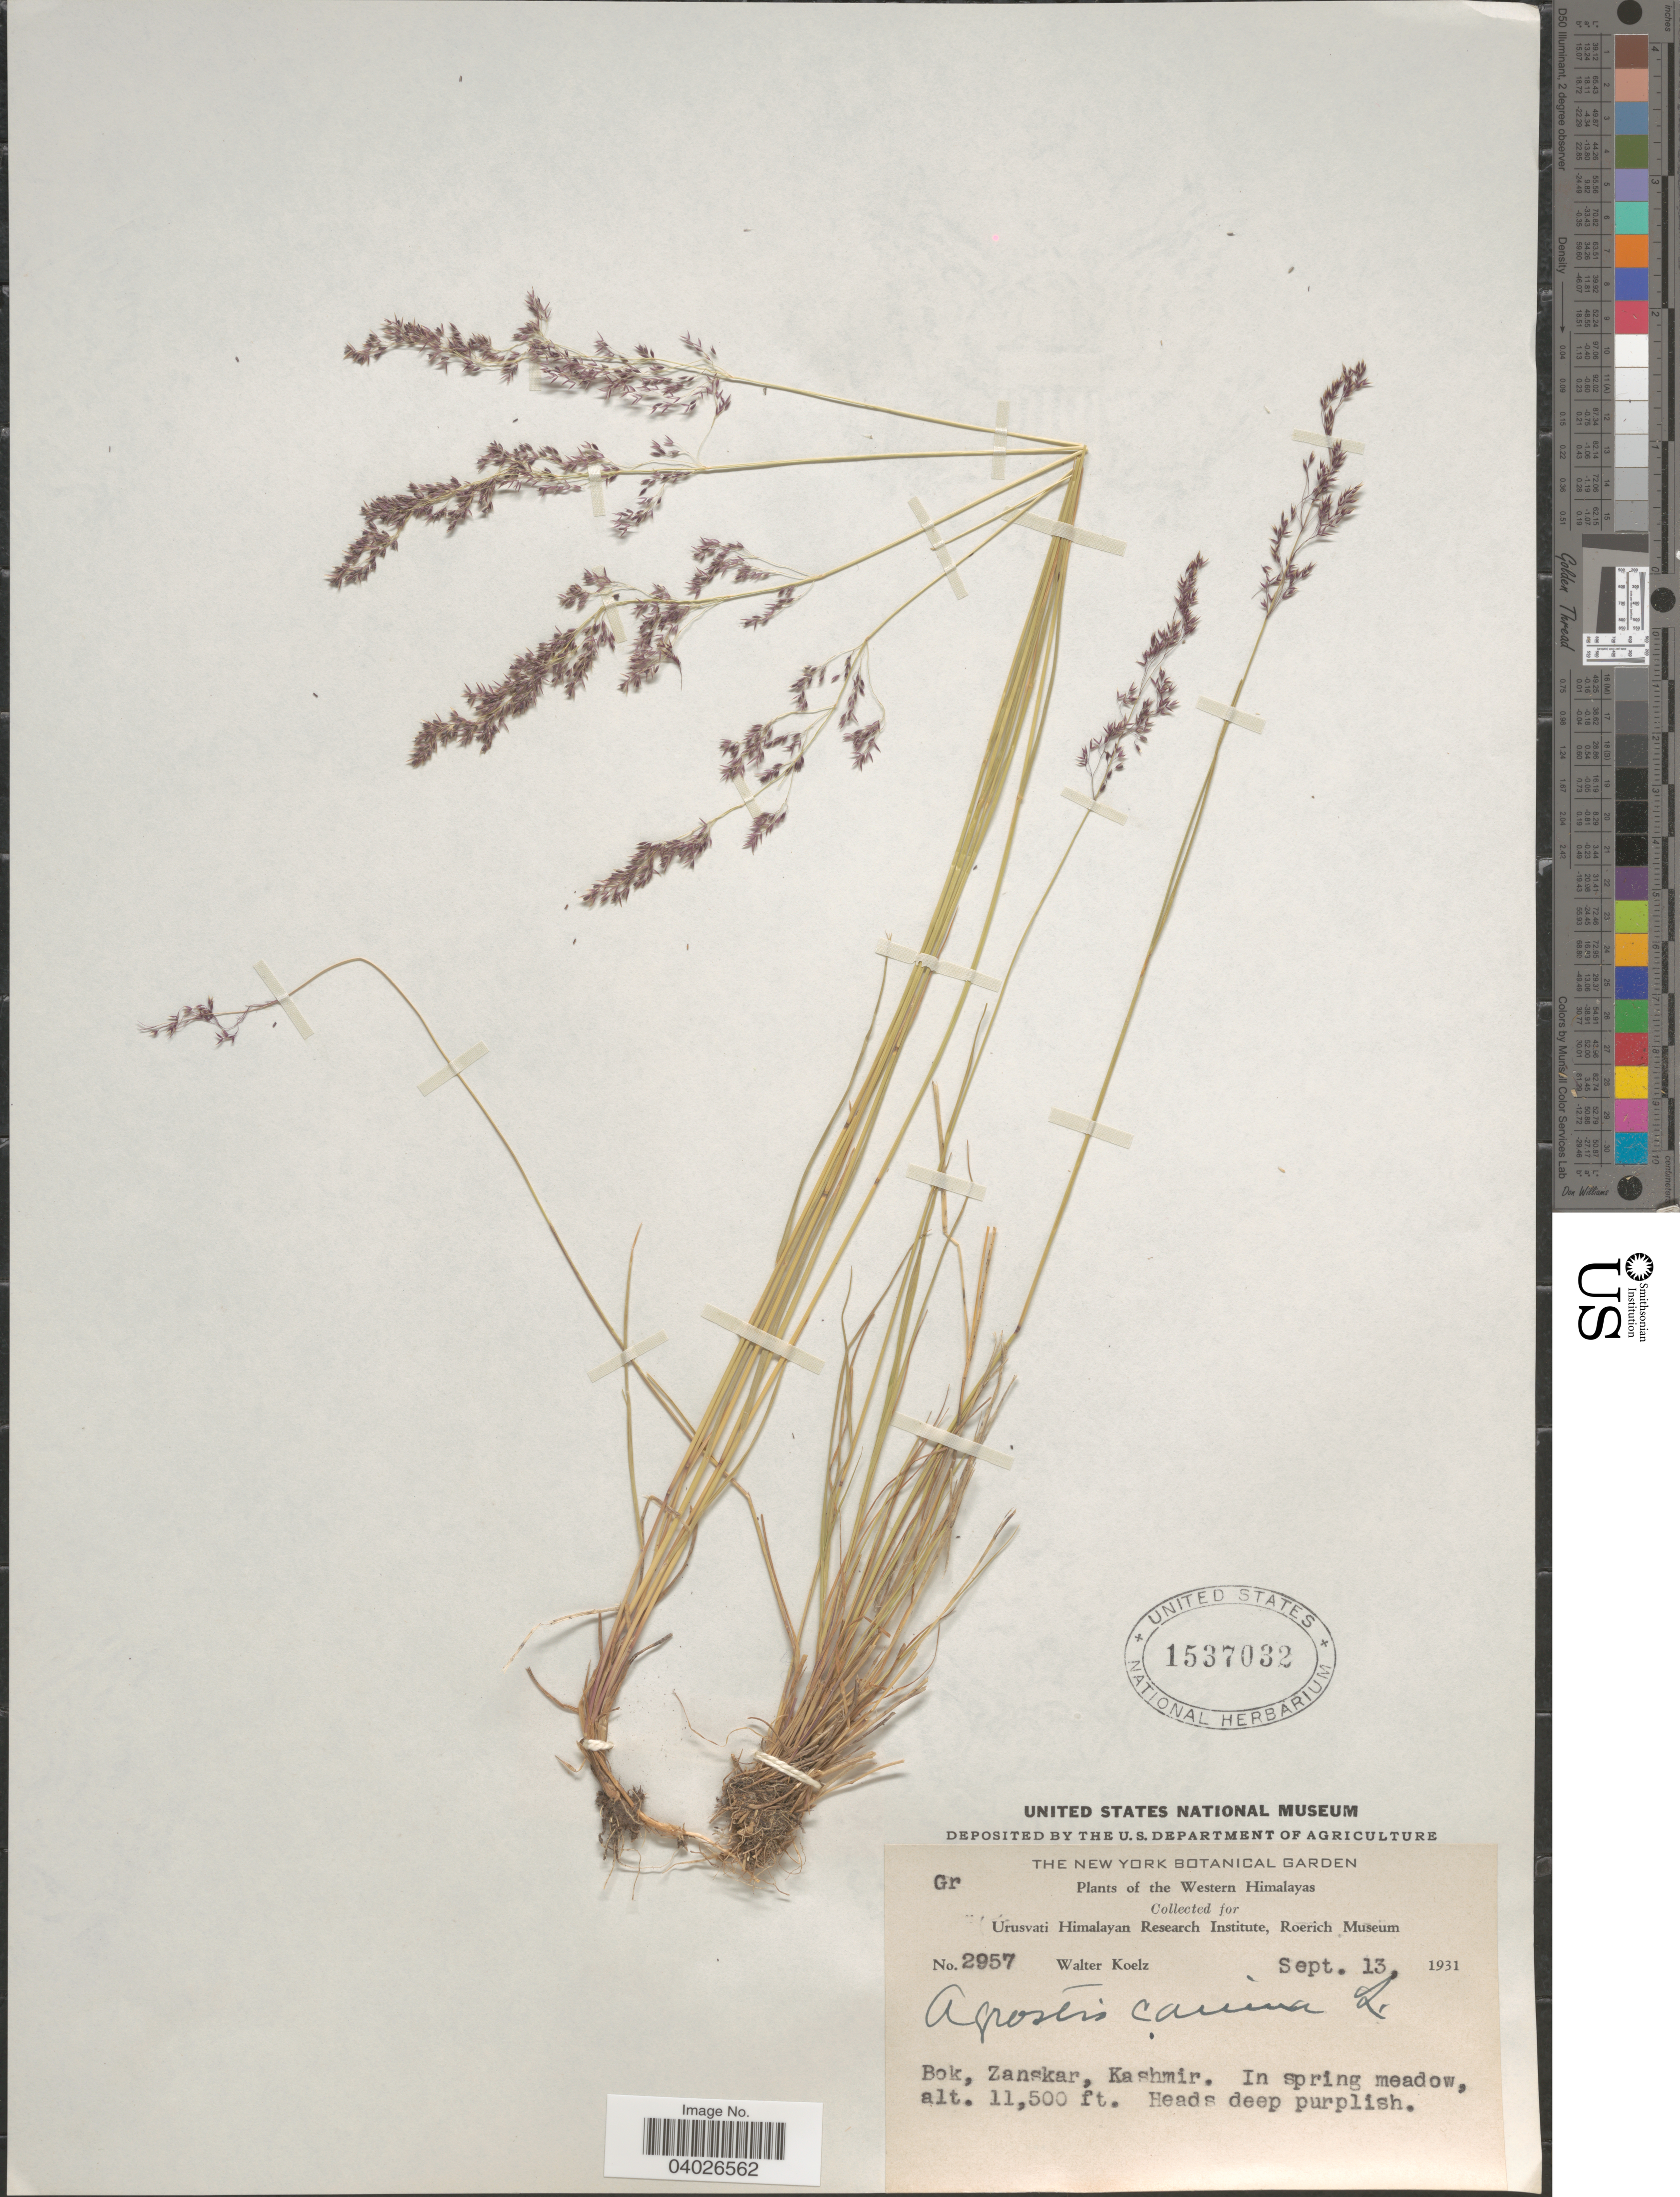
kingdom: Plantae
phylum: Tracheophyta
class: Liliopsida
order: Poales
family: Poaceae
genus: Agrostis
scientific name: Agrostis sp.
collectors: W. N. Koelz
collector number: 2957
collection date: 1931-09-13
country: India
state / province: Jammu and Kashmir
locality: Western Himalayas. Bok, Zanskar, Kashmir.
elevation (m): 3505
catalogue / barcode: US 1537032